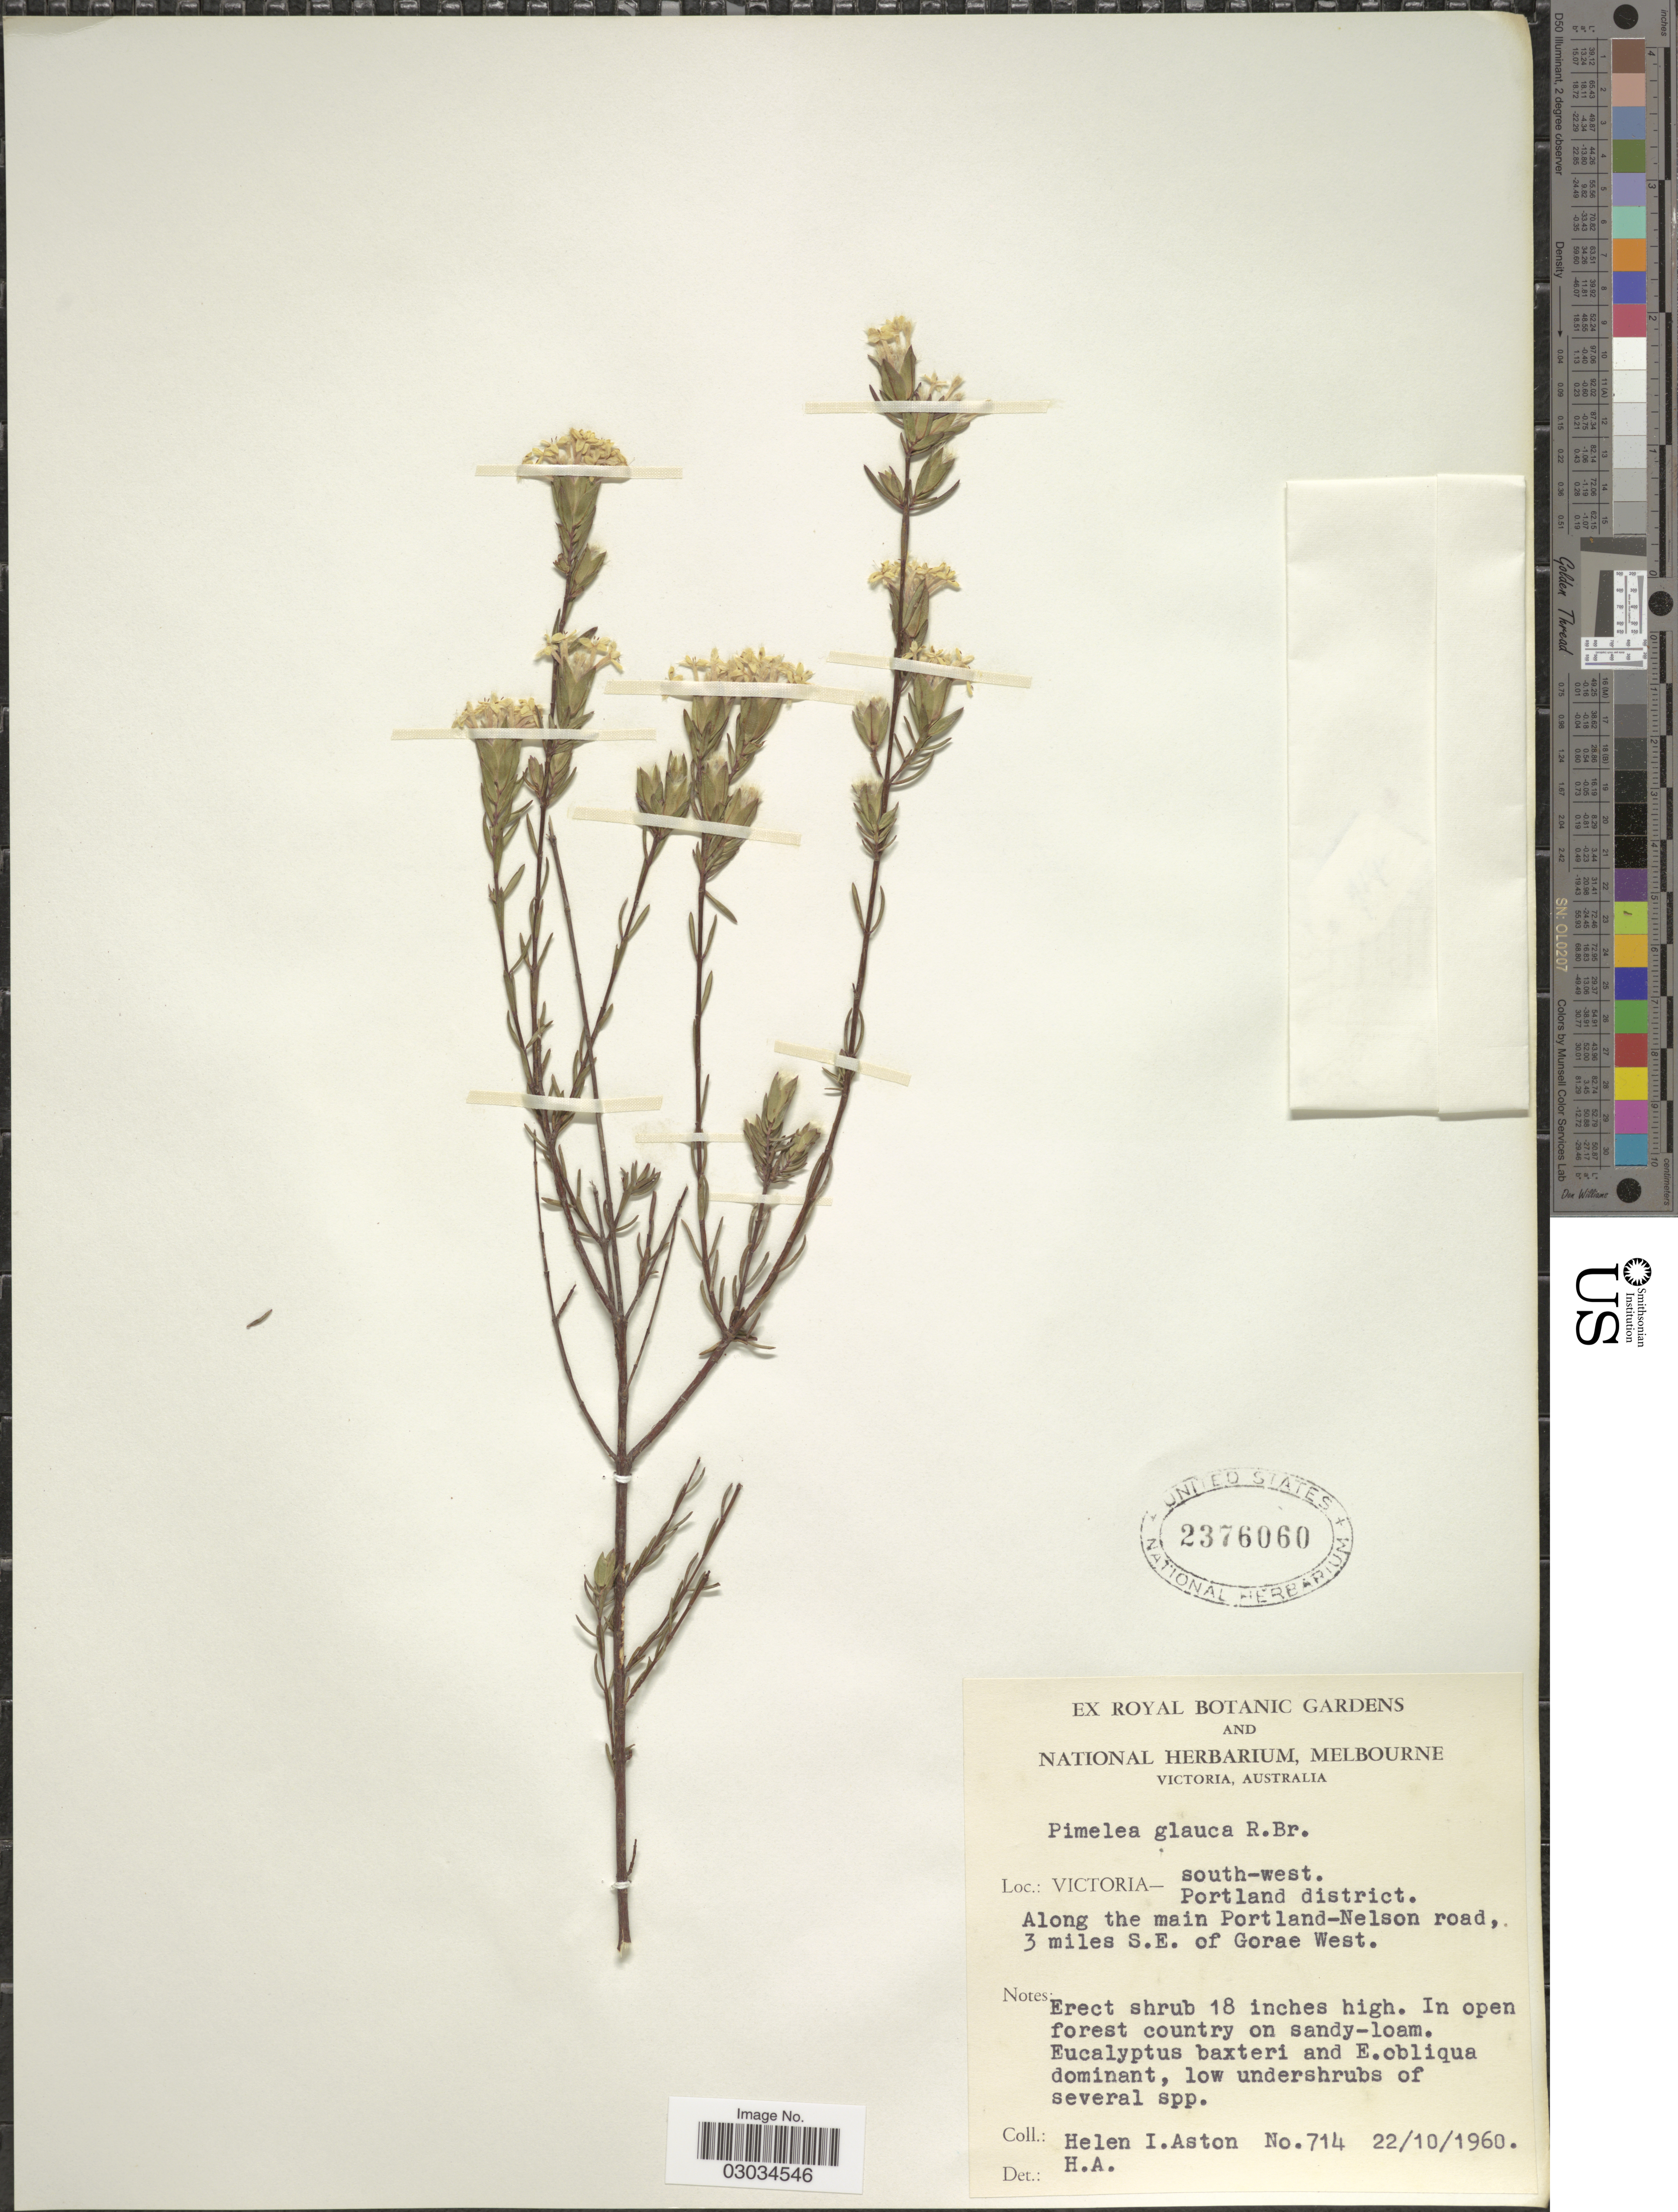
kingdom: Plantae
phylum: Tracheophyta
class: Magnoliopsida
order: Malvales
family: Thymelaeaceae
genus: Pimelea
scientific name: Pimelea glauca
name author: R. Br.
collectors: H. I. Aston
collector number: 714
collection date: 1960-10-22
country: Australia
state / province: Victoria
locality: Victoria - south-west. Portland district. Along the main Portland-Nelson road, 3 miles S.E. of Gorae West.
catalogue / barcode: US 2376060